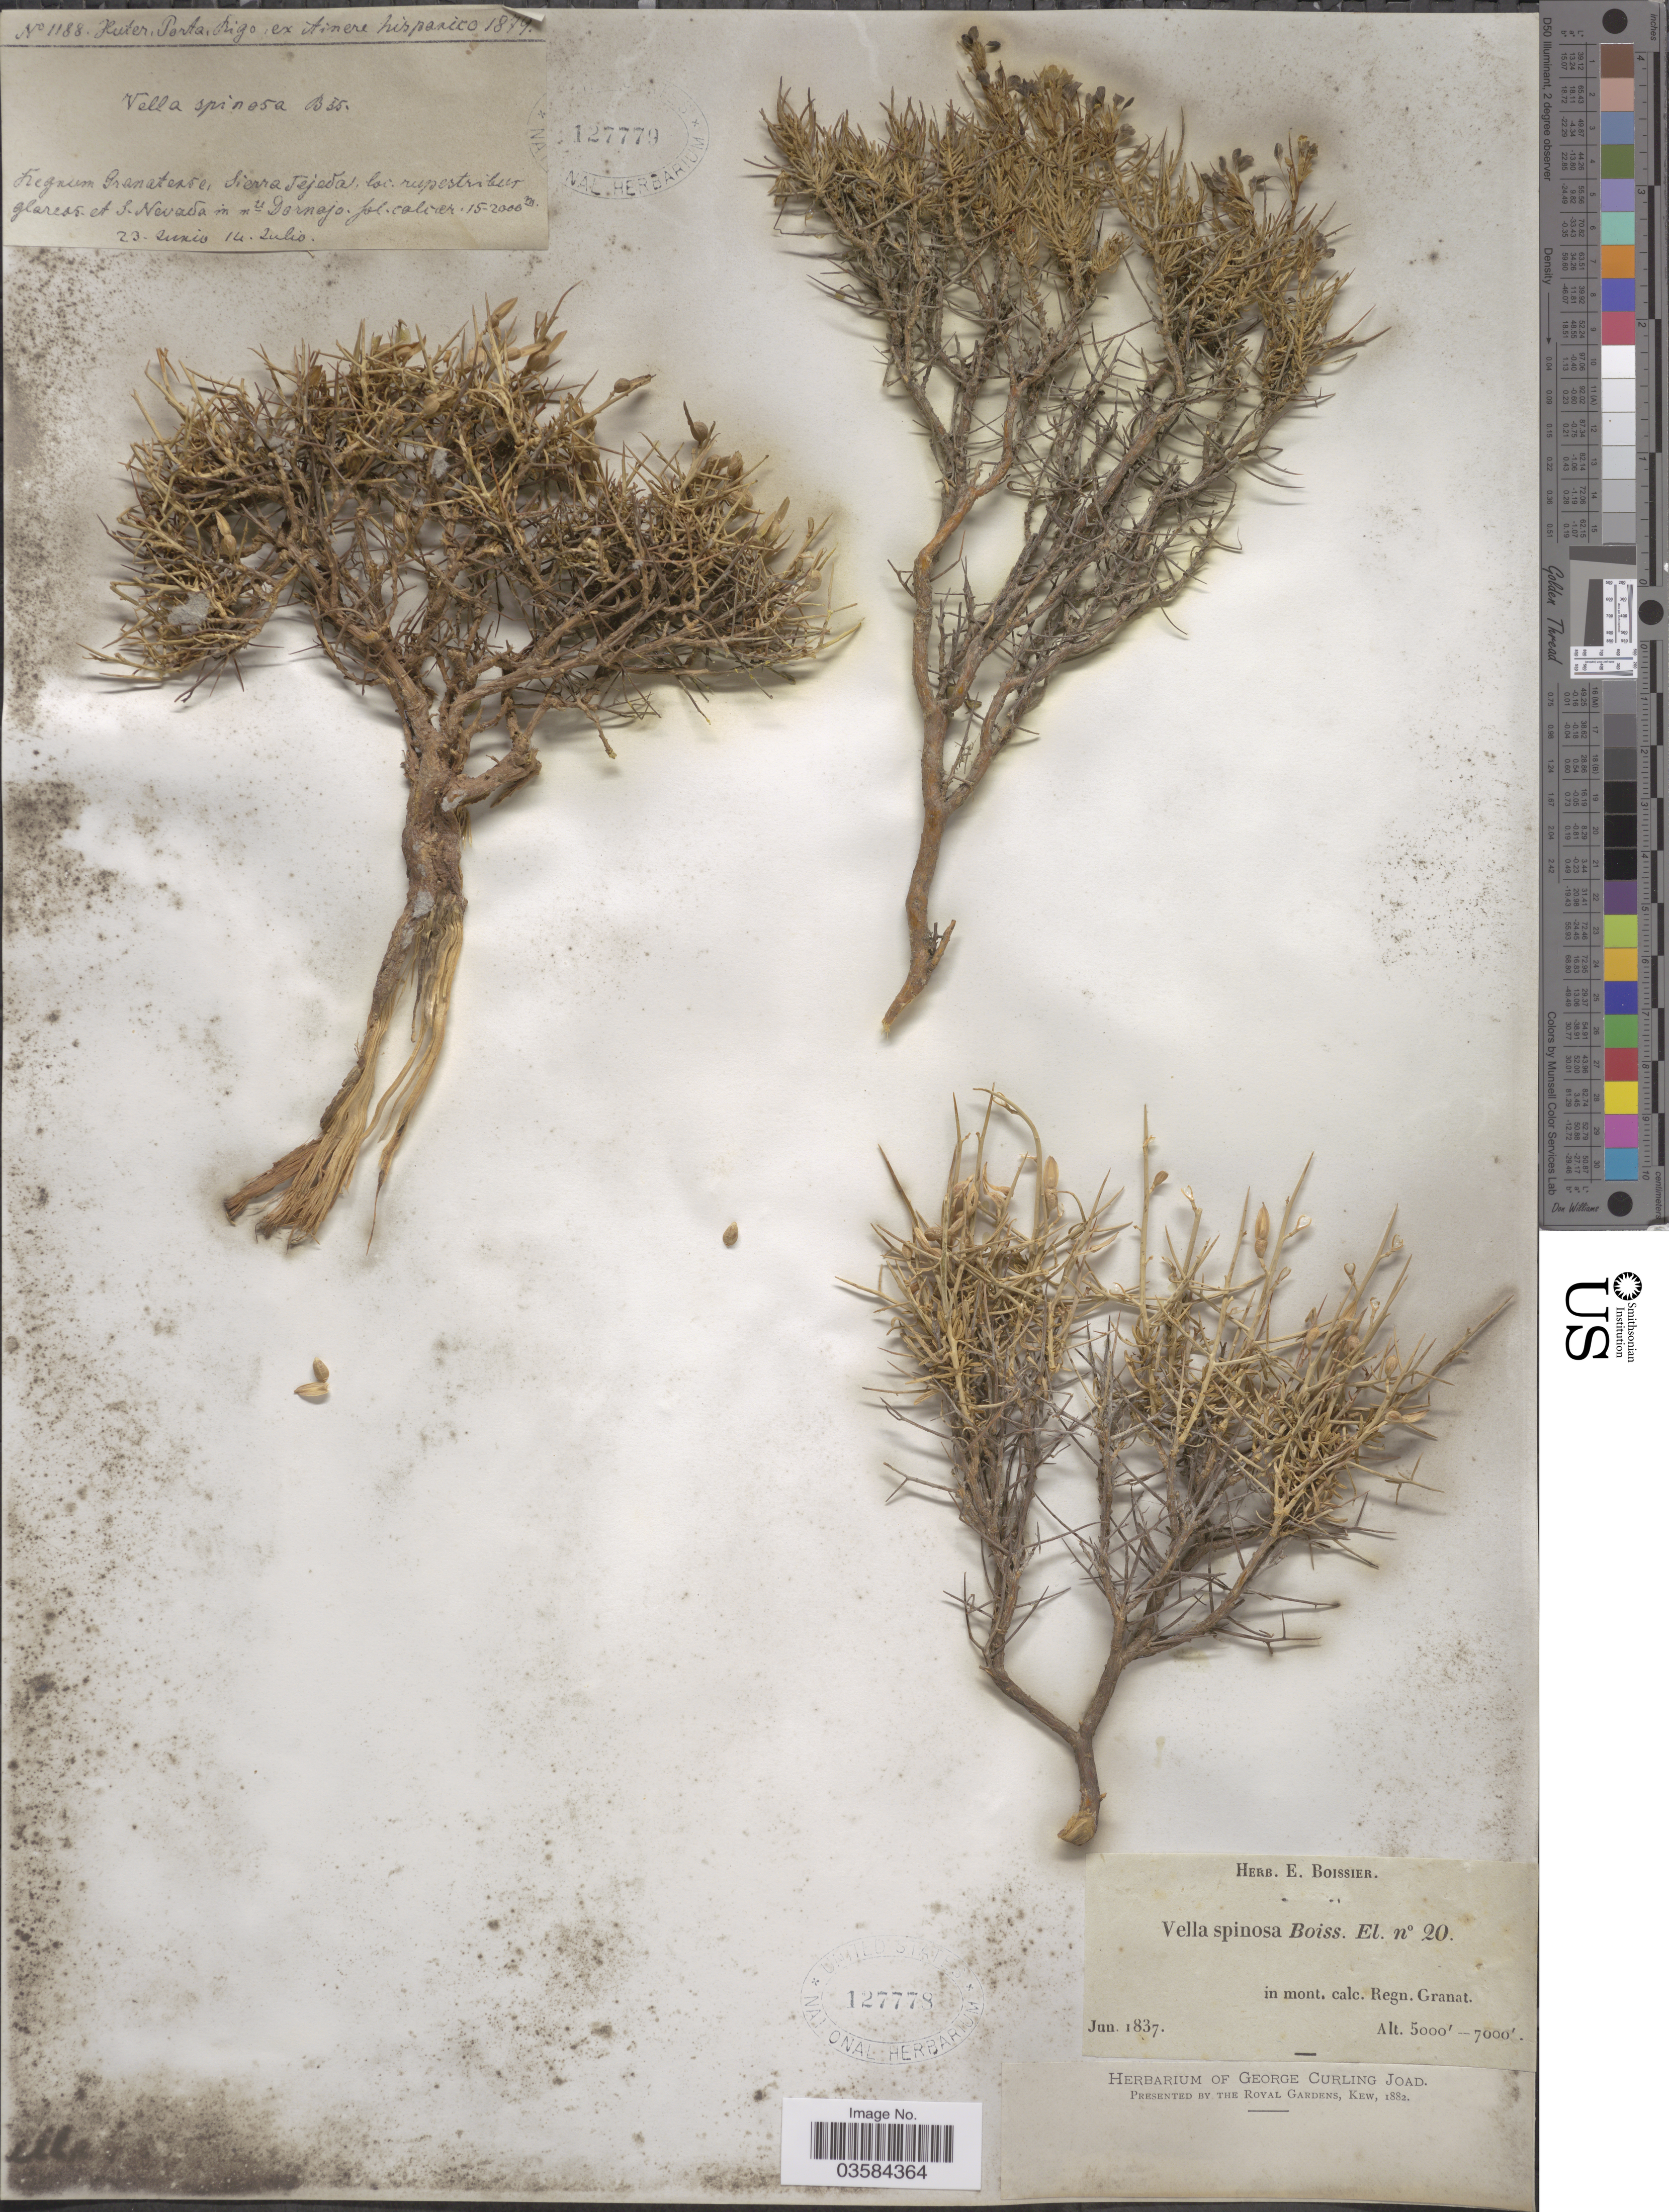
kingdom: Plantae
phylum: Tracheophyta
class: Magnoliopsida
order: Brassicales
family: Brassicaceae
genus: Vella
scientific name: Vella spinosa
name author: Boiss.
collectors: -. Huter, Porta & -- Rigo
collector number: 1188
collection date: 1879-06-23/1879-07-14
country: Spain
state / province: Andalucia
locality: Fregnum Granaterse, Sierra Tejeda, loc. rupestribus glarcas et S. Nevada in mts Dornajo. fol. calcar.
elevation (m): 1500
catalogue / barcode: US 127779